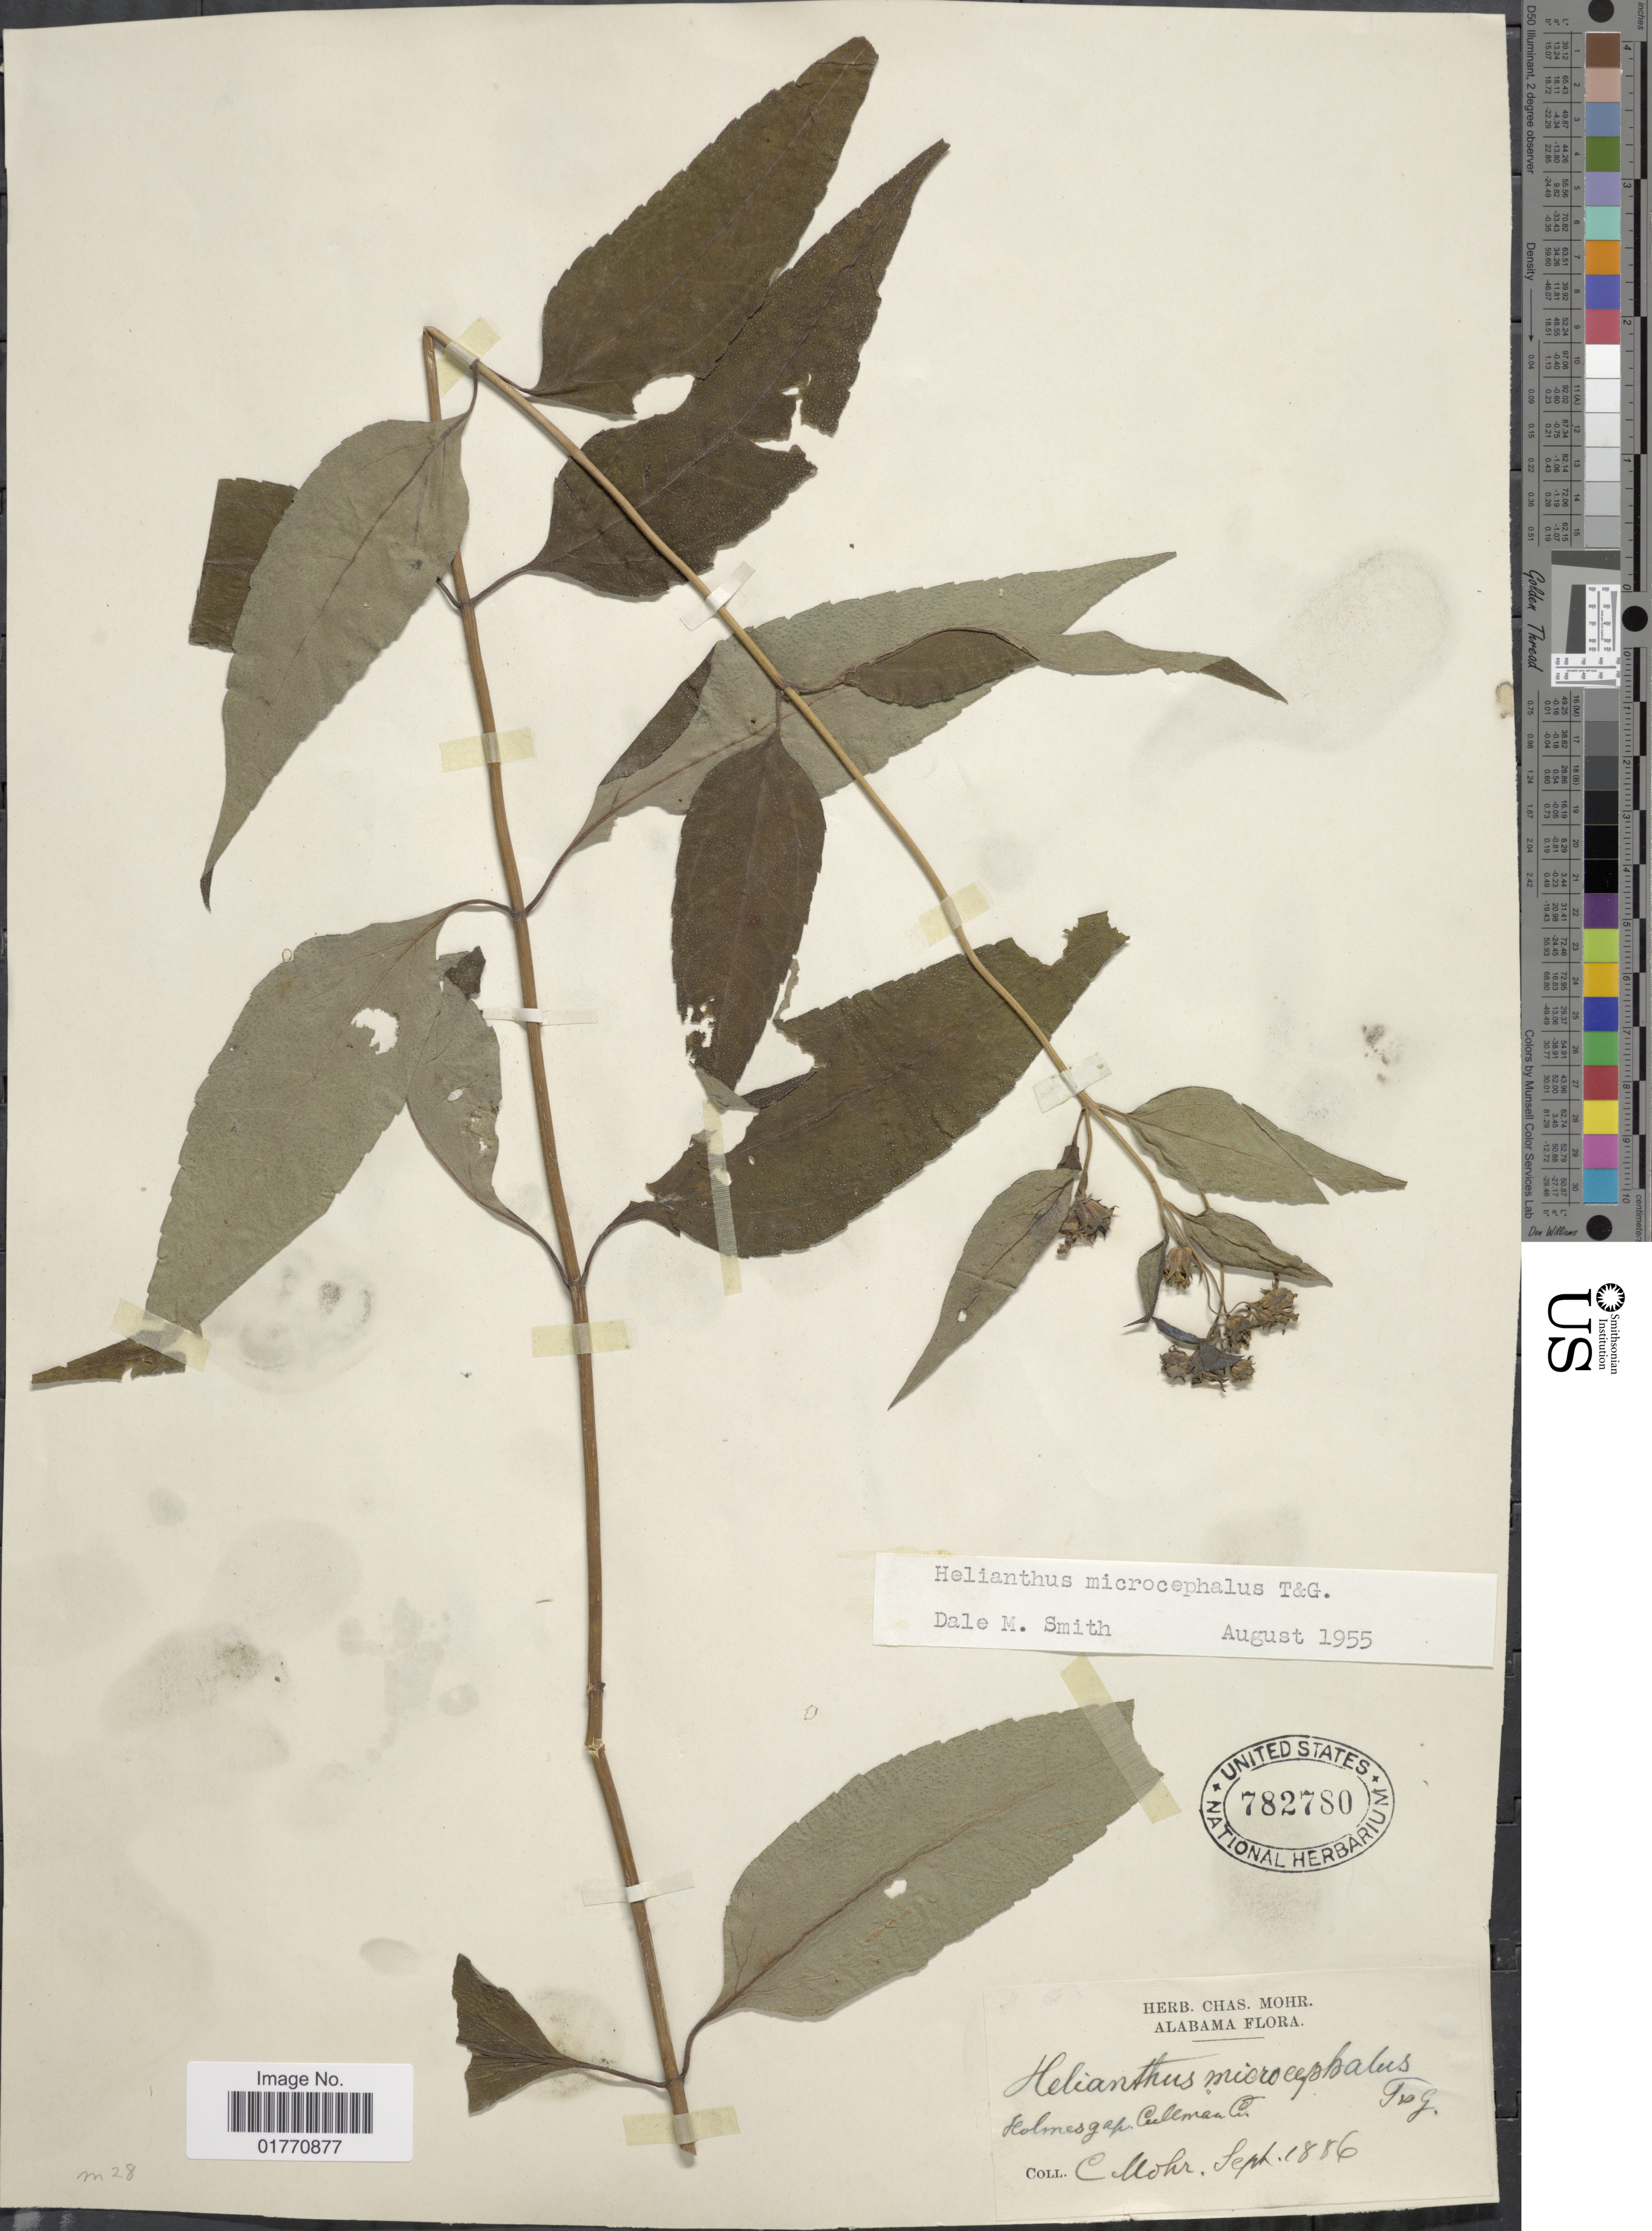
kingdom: Plantae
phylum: Tracheophyta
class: Magnoliopsida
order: Asterales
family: Asteraceae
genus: Helianthus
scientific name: Helianthus microcephalus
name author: Torr. & A. Gray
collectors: Mohr, C. T. (herbarium)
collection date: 1886-09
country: United States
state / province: Alabama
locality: Holmes gap, Cullman Co.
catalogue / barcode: US 782780